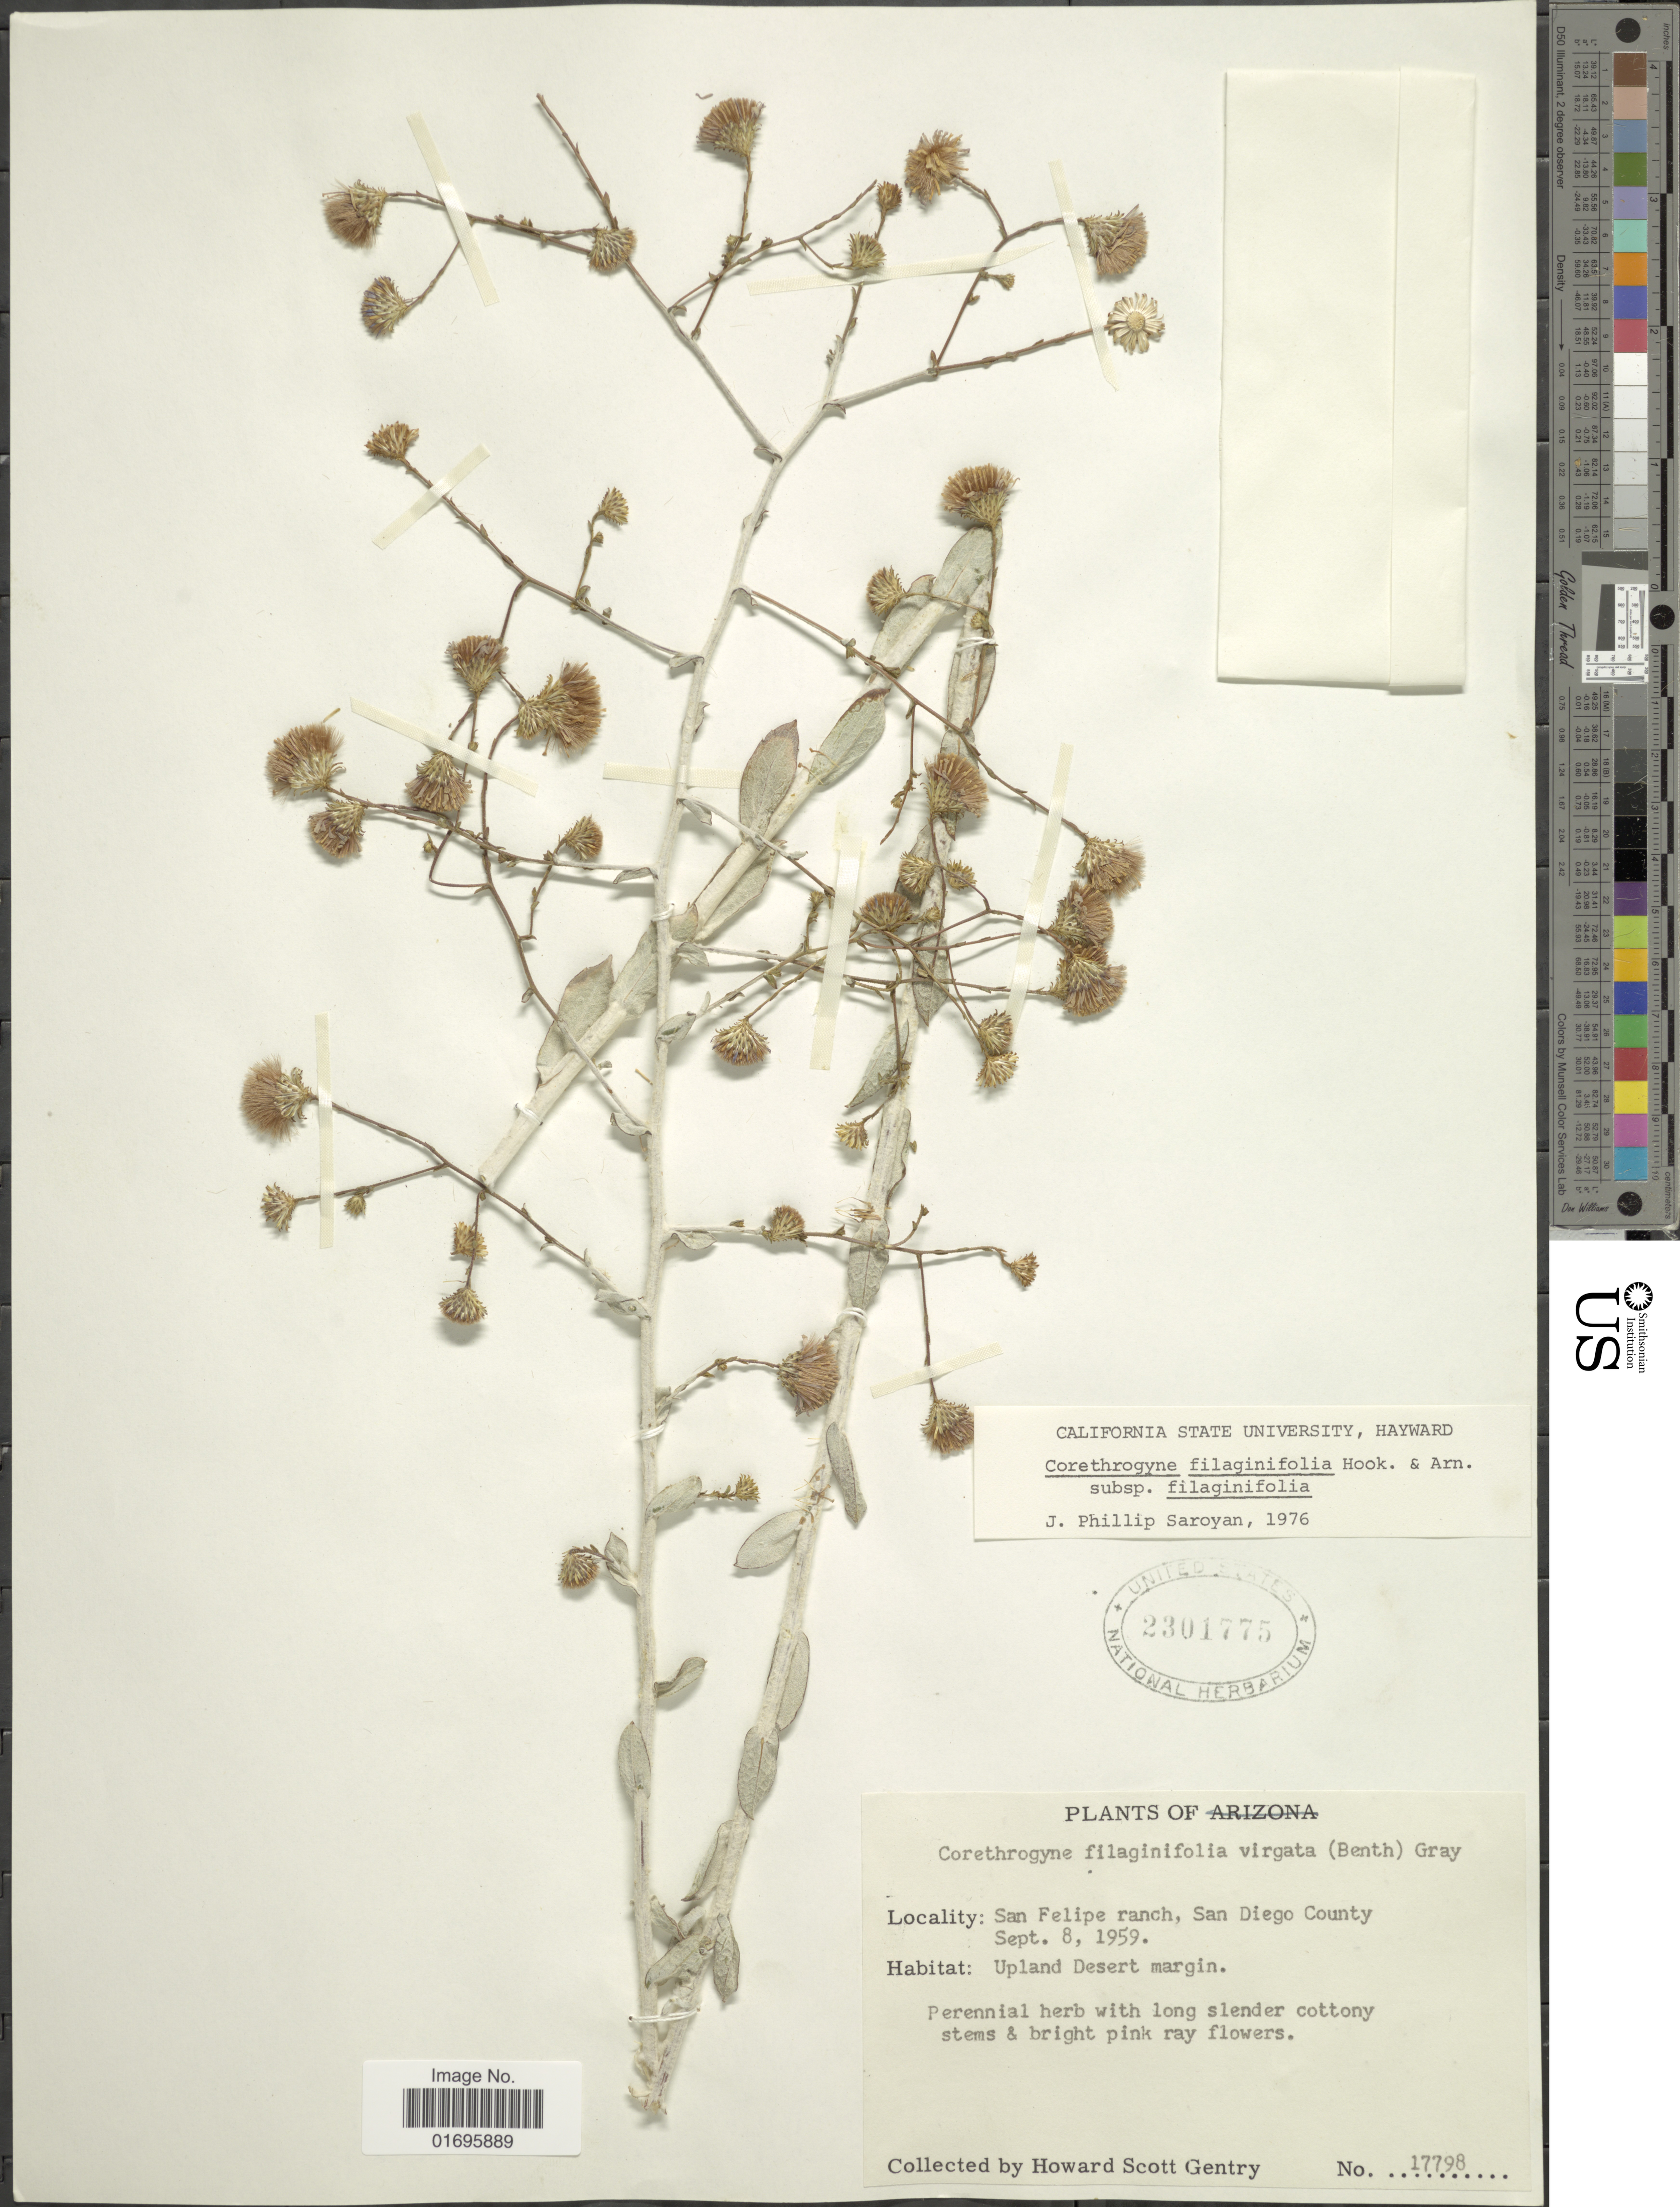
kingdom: Plantae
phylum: Tracheophyta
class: Magnoliopsida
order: Asterales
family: Asteraceae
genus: Corethrogyne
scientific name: Corethrogyne filaginifolia var. filaginifolia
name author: (Hook.) Nutt.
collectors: H. S. Gentry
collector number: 17798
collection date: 1959-09-08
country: United States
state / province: California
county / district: San Diego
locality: San Felipe ranch, San Diego County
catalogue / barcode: US 2301775